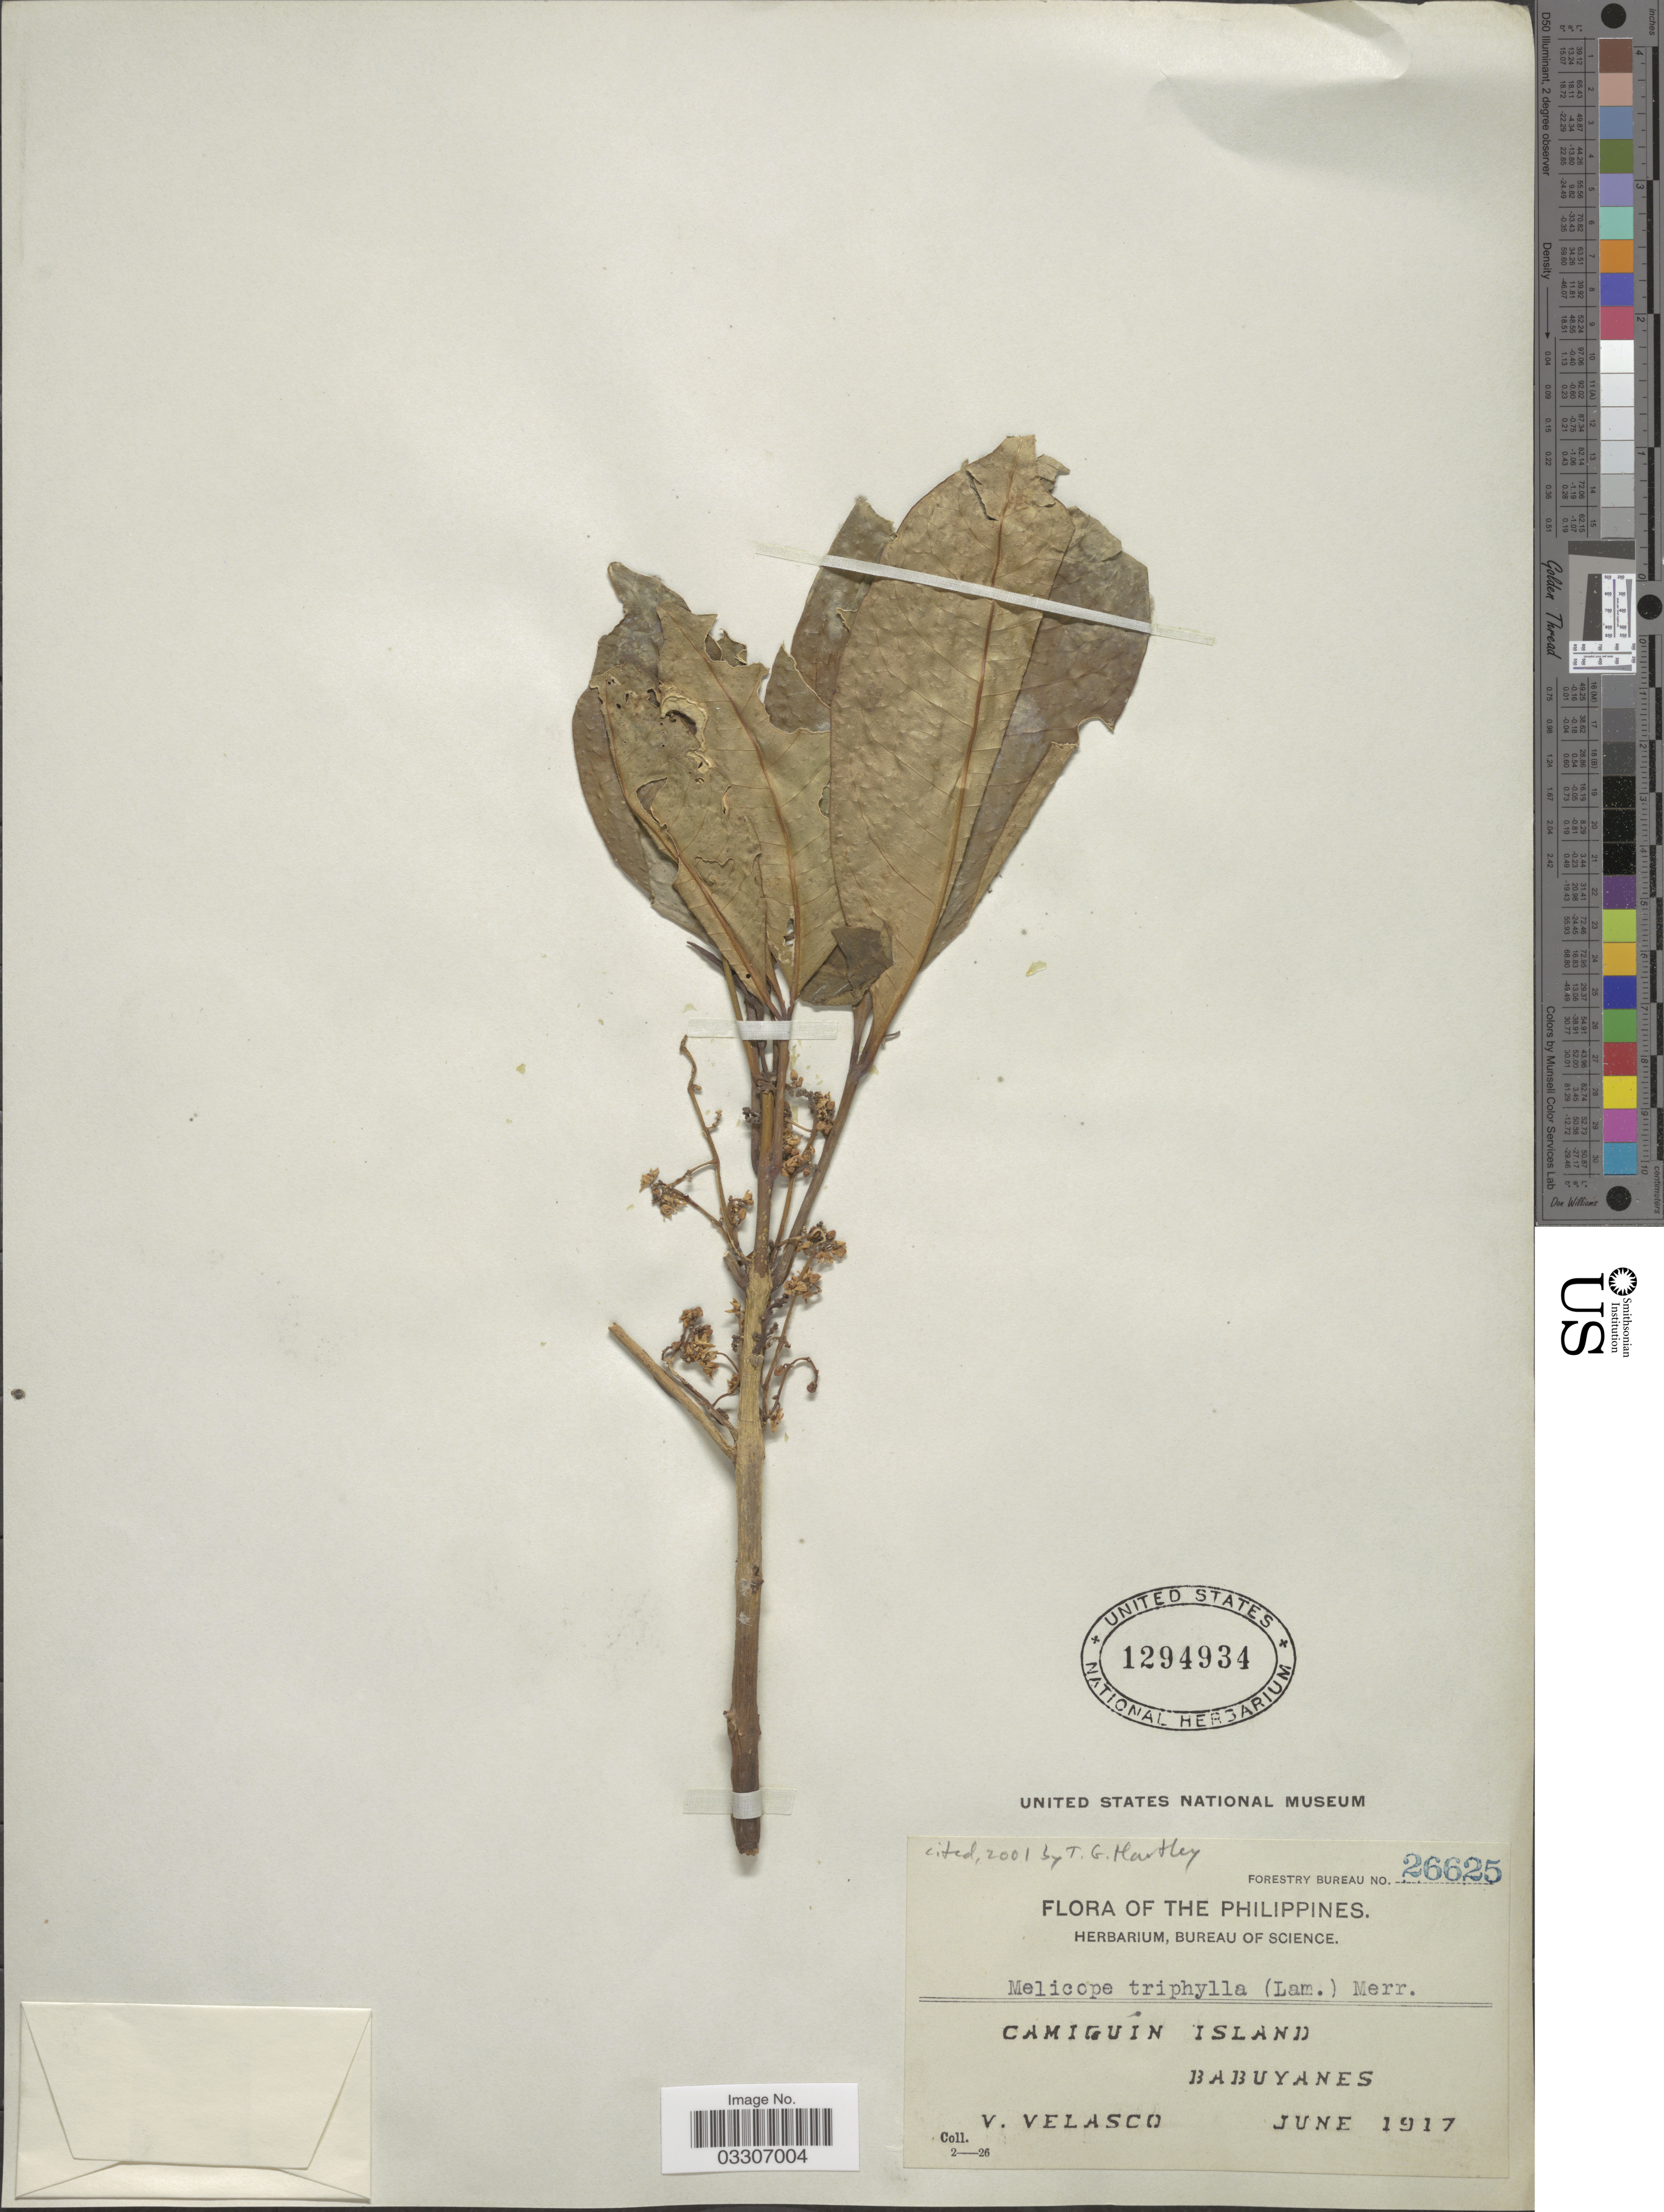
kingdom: Plantae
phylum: Tracheophyta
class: Magnoliopsida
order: Sapindales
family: Rutaceae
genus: Melicope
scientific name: Melicope triphylla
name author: (Lam.) Merr.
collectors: V. Velasco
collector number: Forestry Bureau 26625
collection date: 1917-06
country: Philippines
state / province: Northern Mindanao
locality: Camiguin Island, Babuyanes.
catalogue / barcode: US 1294934